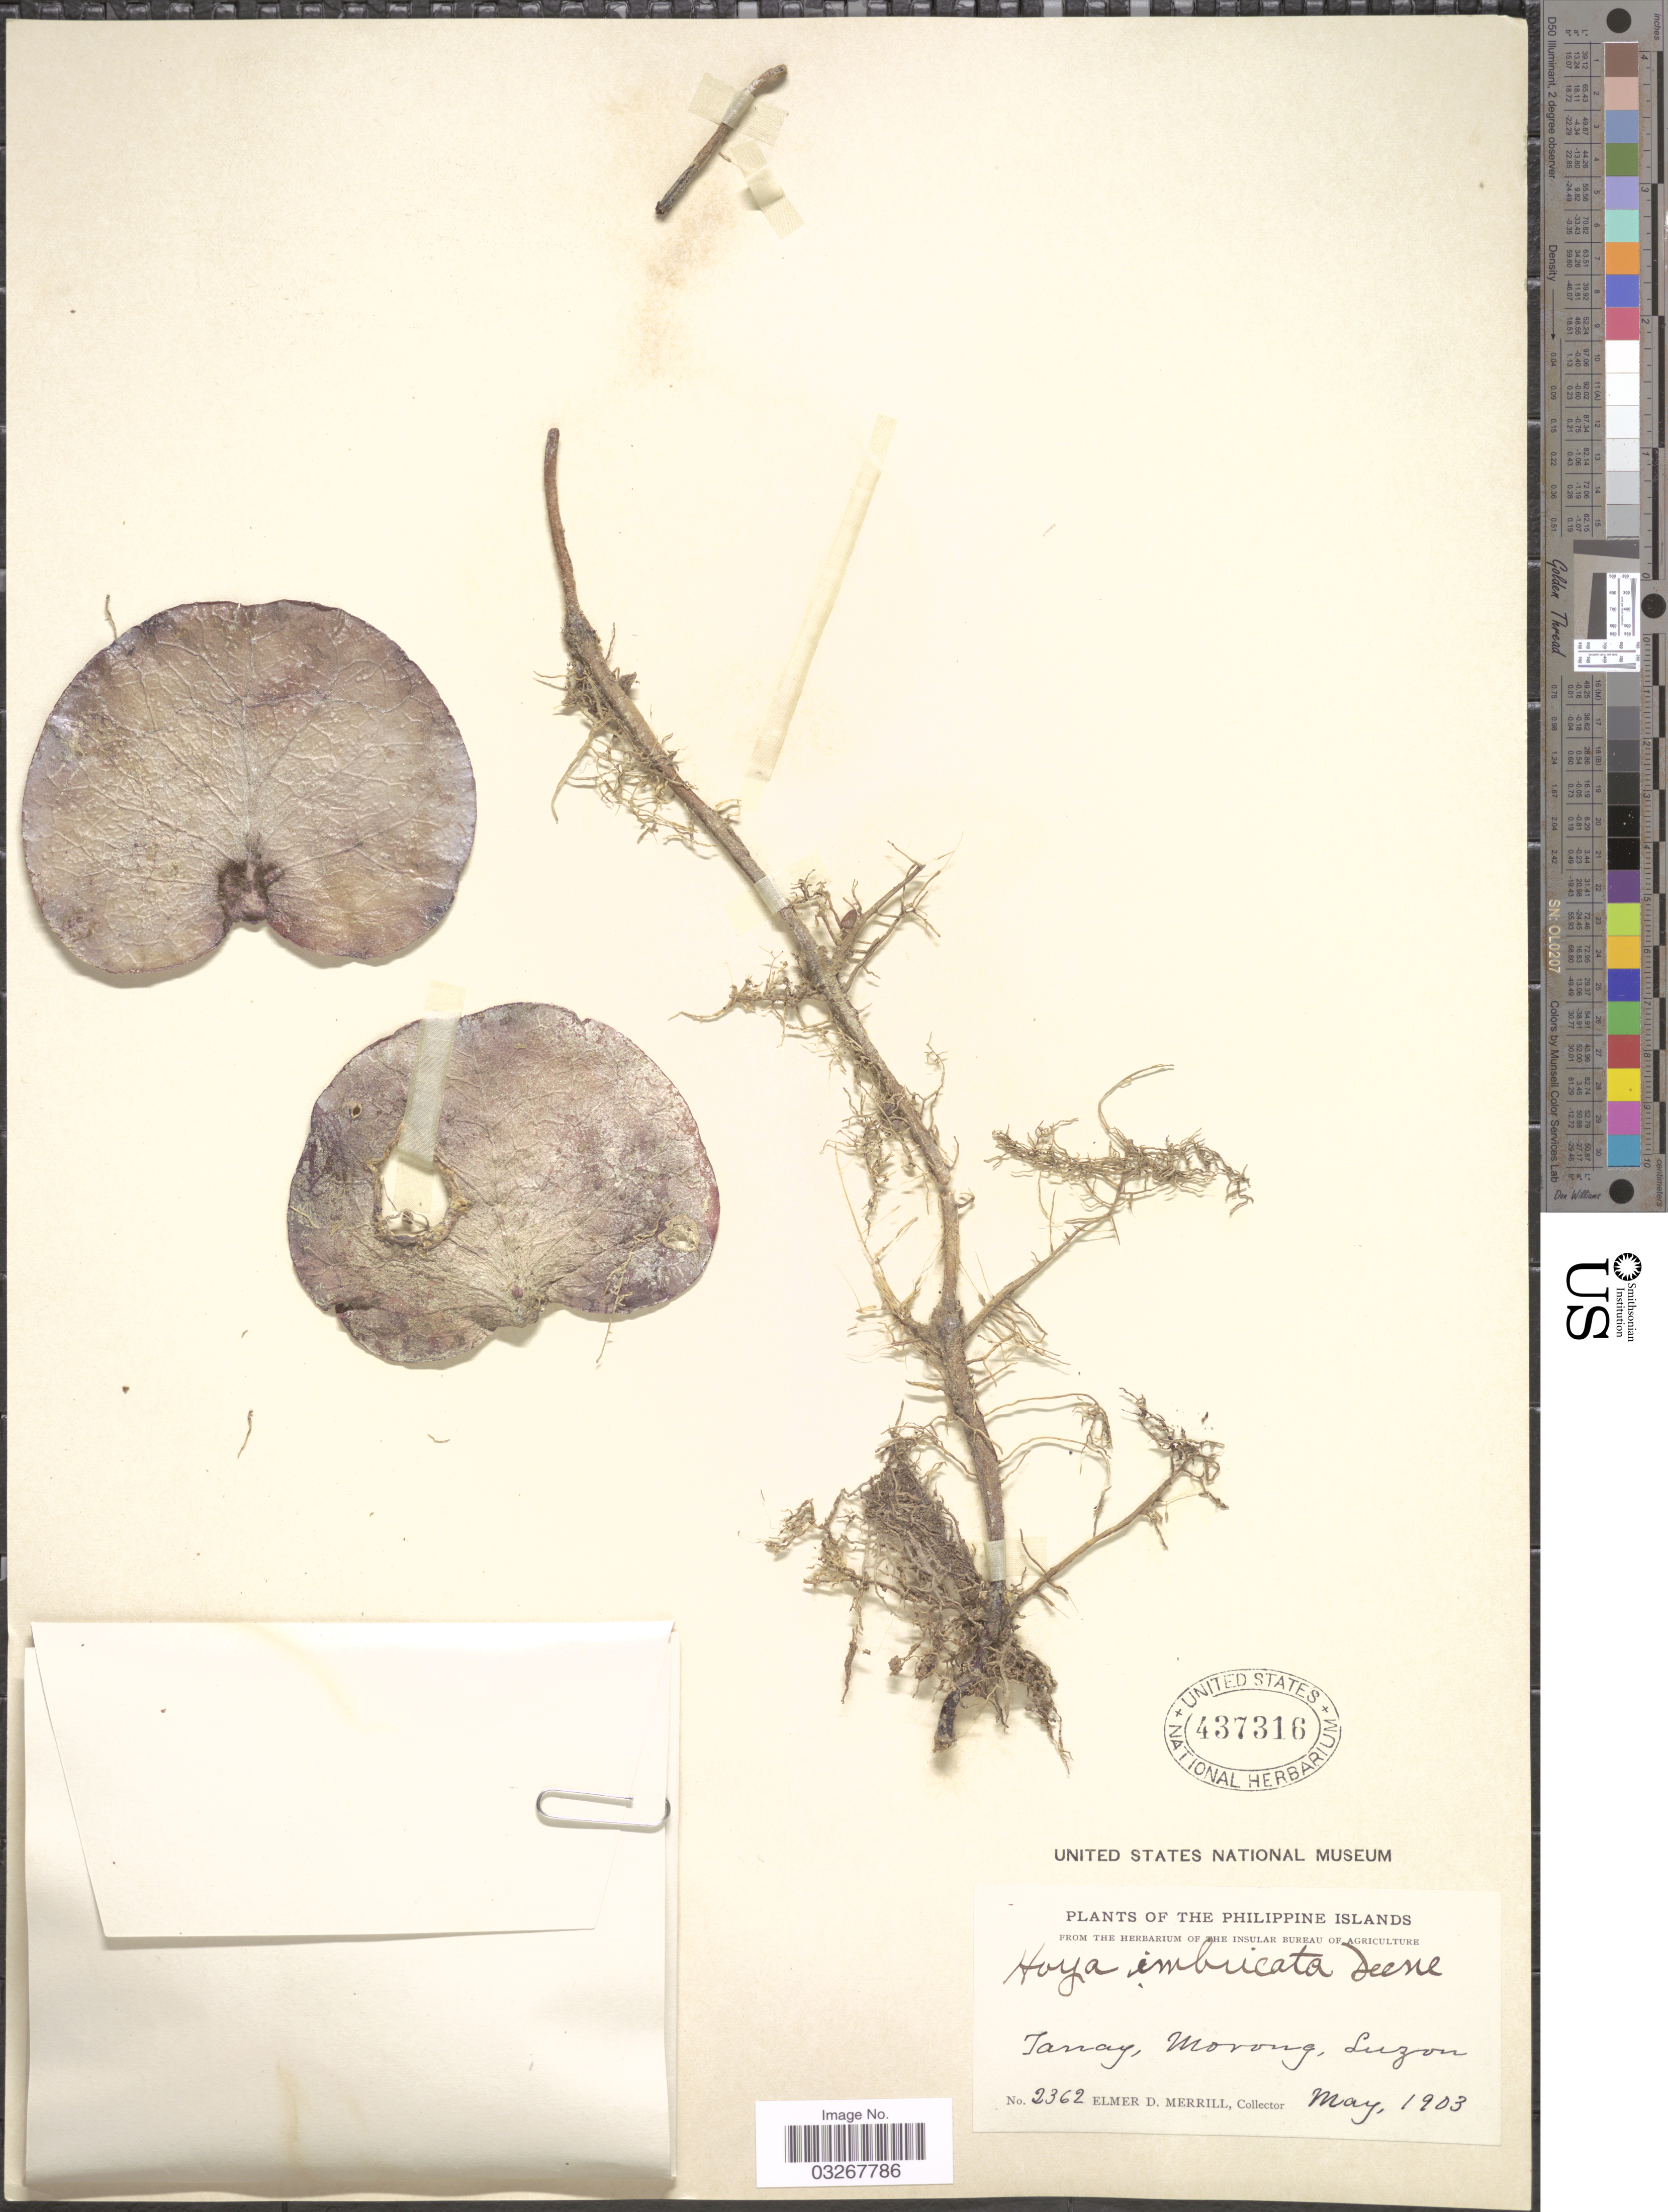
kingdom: Plantae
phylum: Tracheophyta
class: Magnoliopsida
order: Gentianales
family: Apocynaceae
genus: Hoya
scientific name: Hoya imbricata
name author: Decne.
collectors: E. D. Merrill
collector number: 2362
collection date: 1903-05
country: Philippines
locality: Tanay, Morong, Luzon.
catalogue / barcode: US 437316